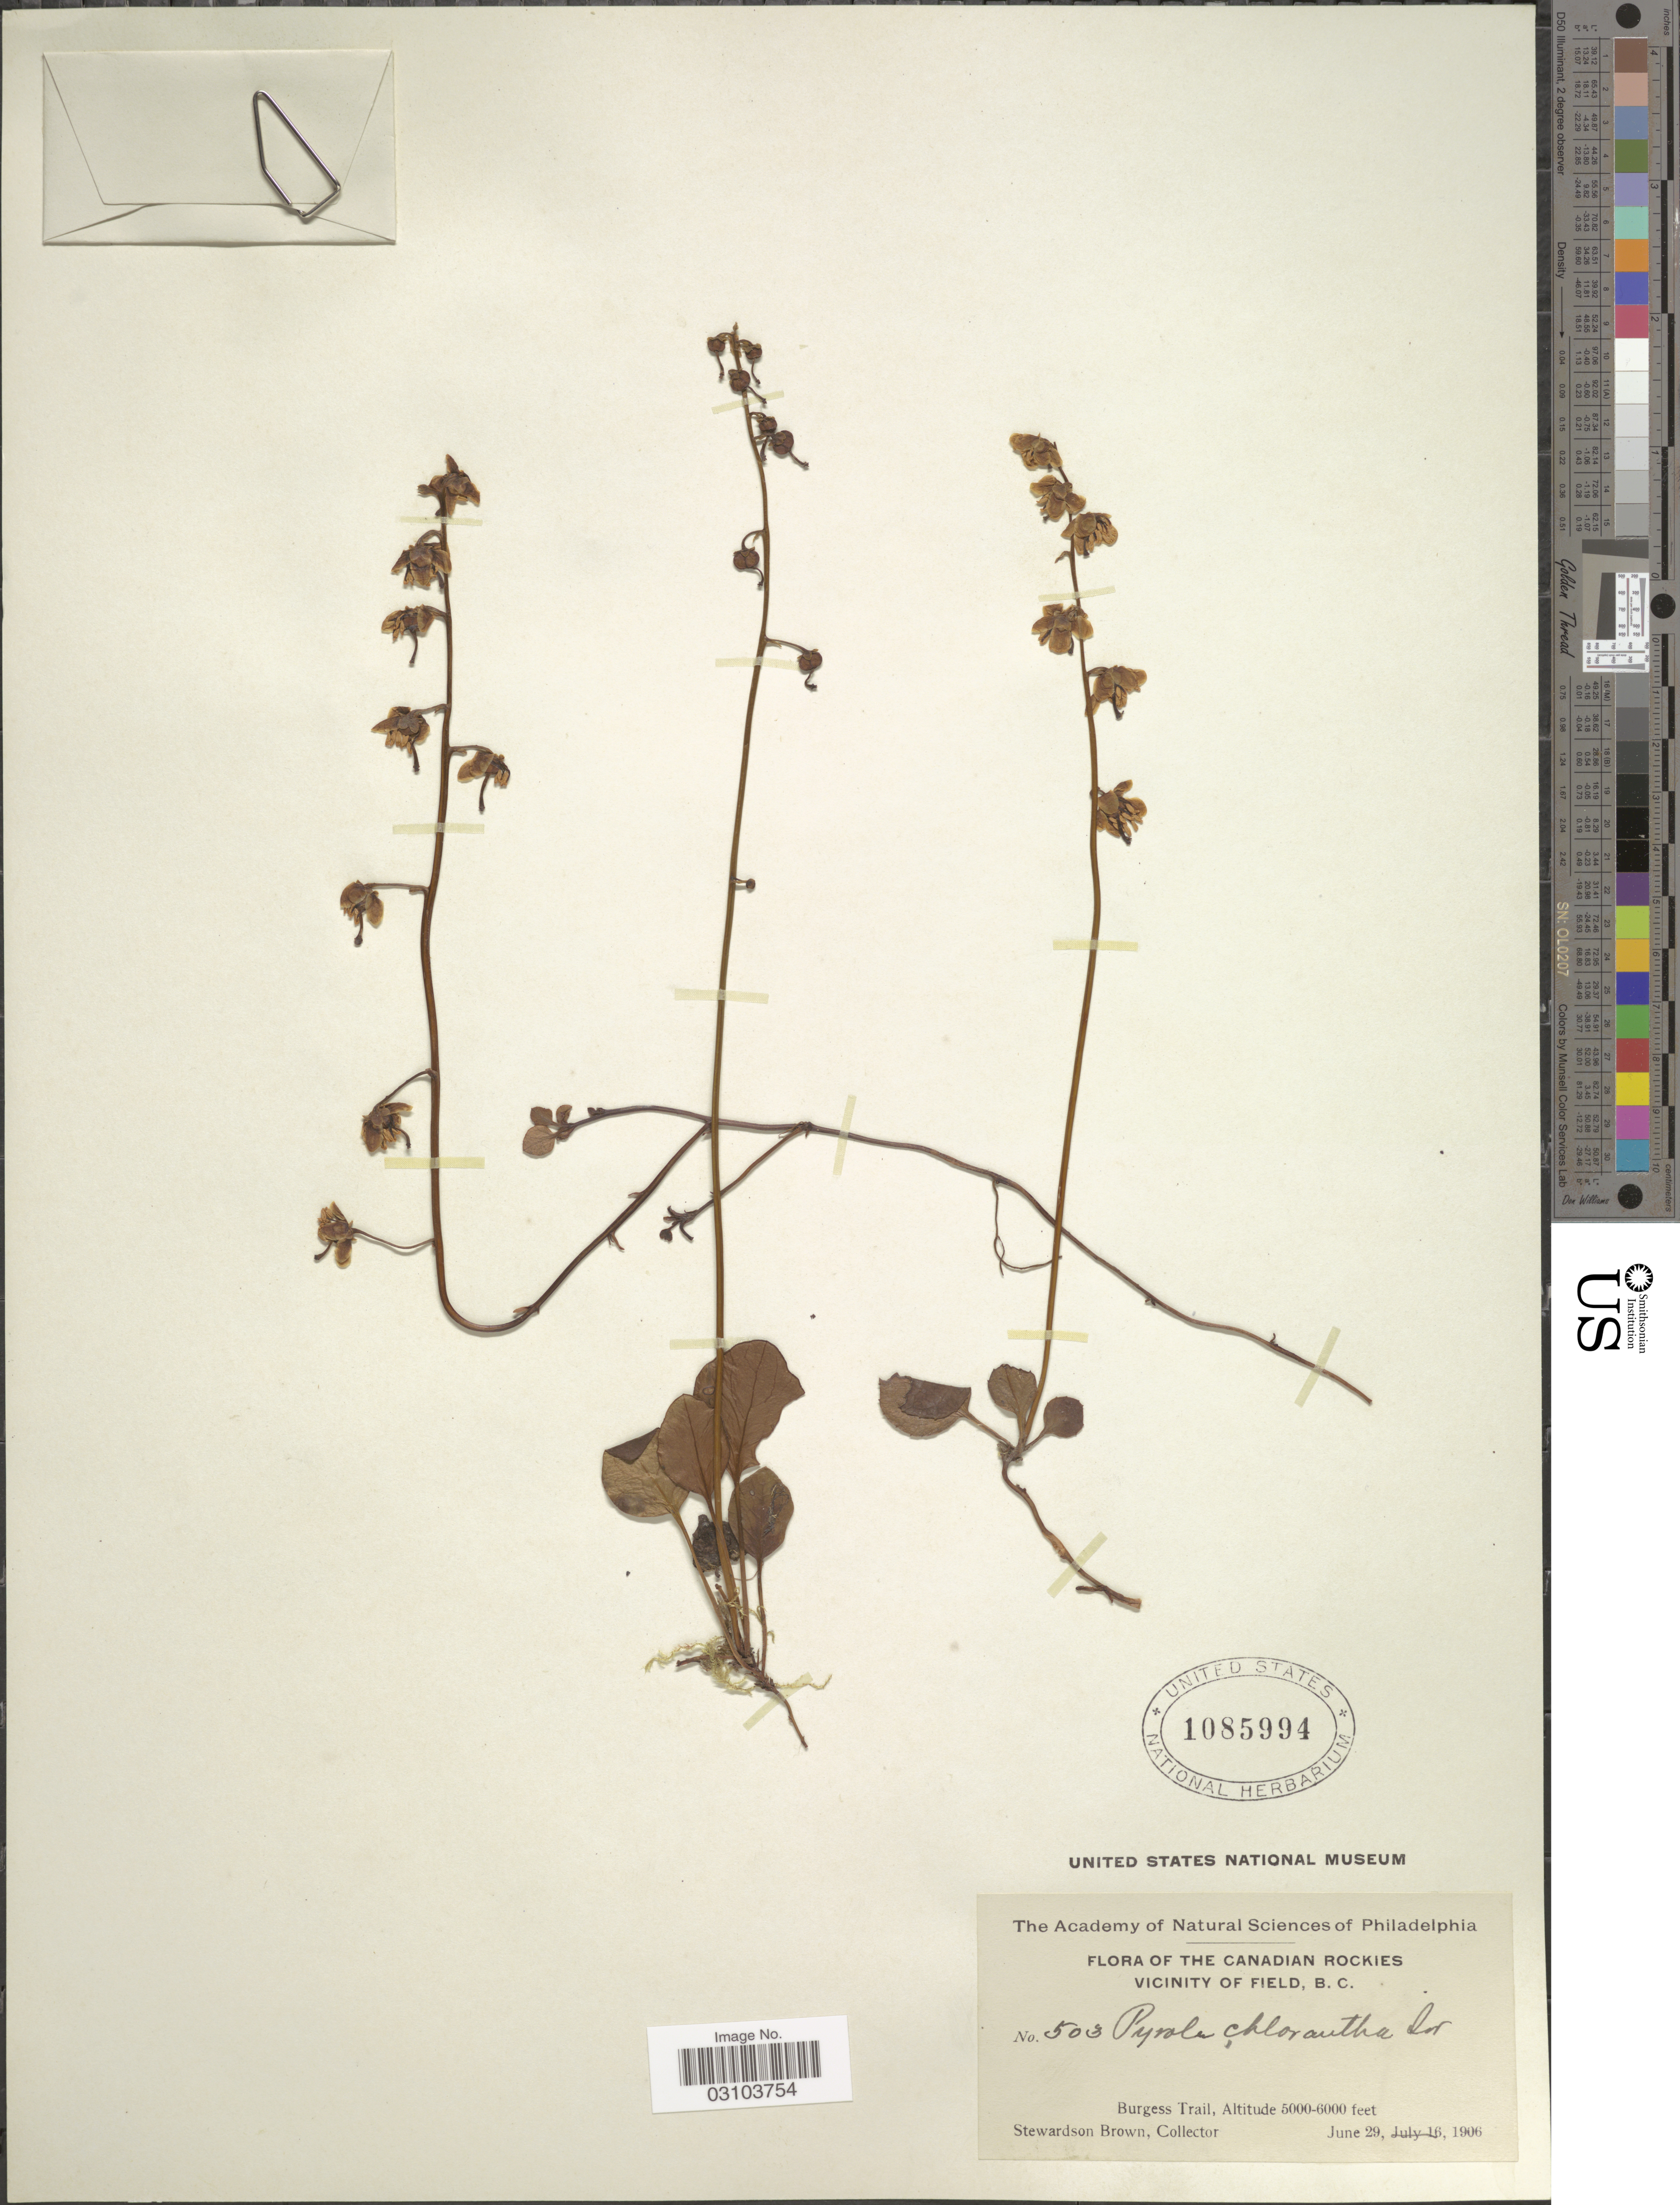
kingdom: Plantae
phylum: Tracheophyta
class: Magnoliopsida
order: Ericales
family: Ericaceae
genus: Pyrola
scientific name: Pyrola chlorantha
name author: Schweigg.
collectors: S. Brown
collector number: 503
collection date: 1906-06-29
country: Canada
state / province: British Columbia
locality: The Canadian Rockies. Vicinity of Field, B. C. Burgess Trail.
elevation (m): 1524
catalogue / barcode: US 1085994